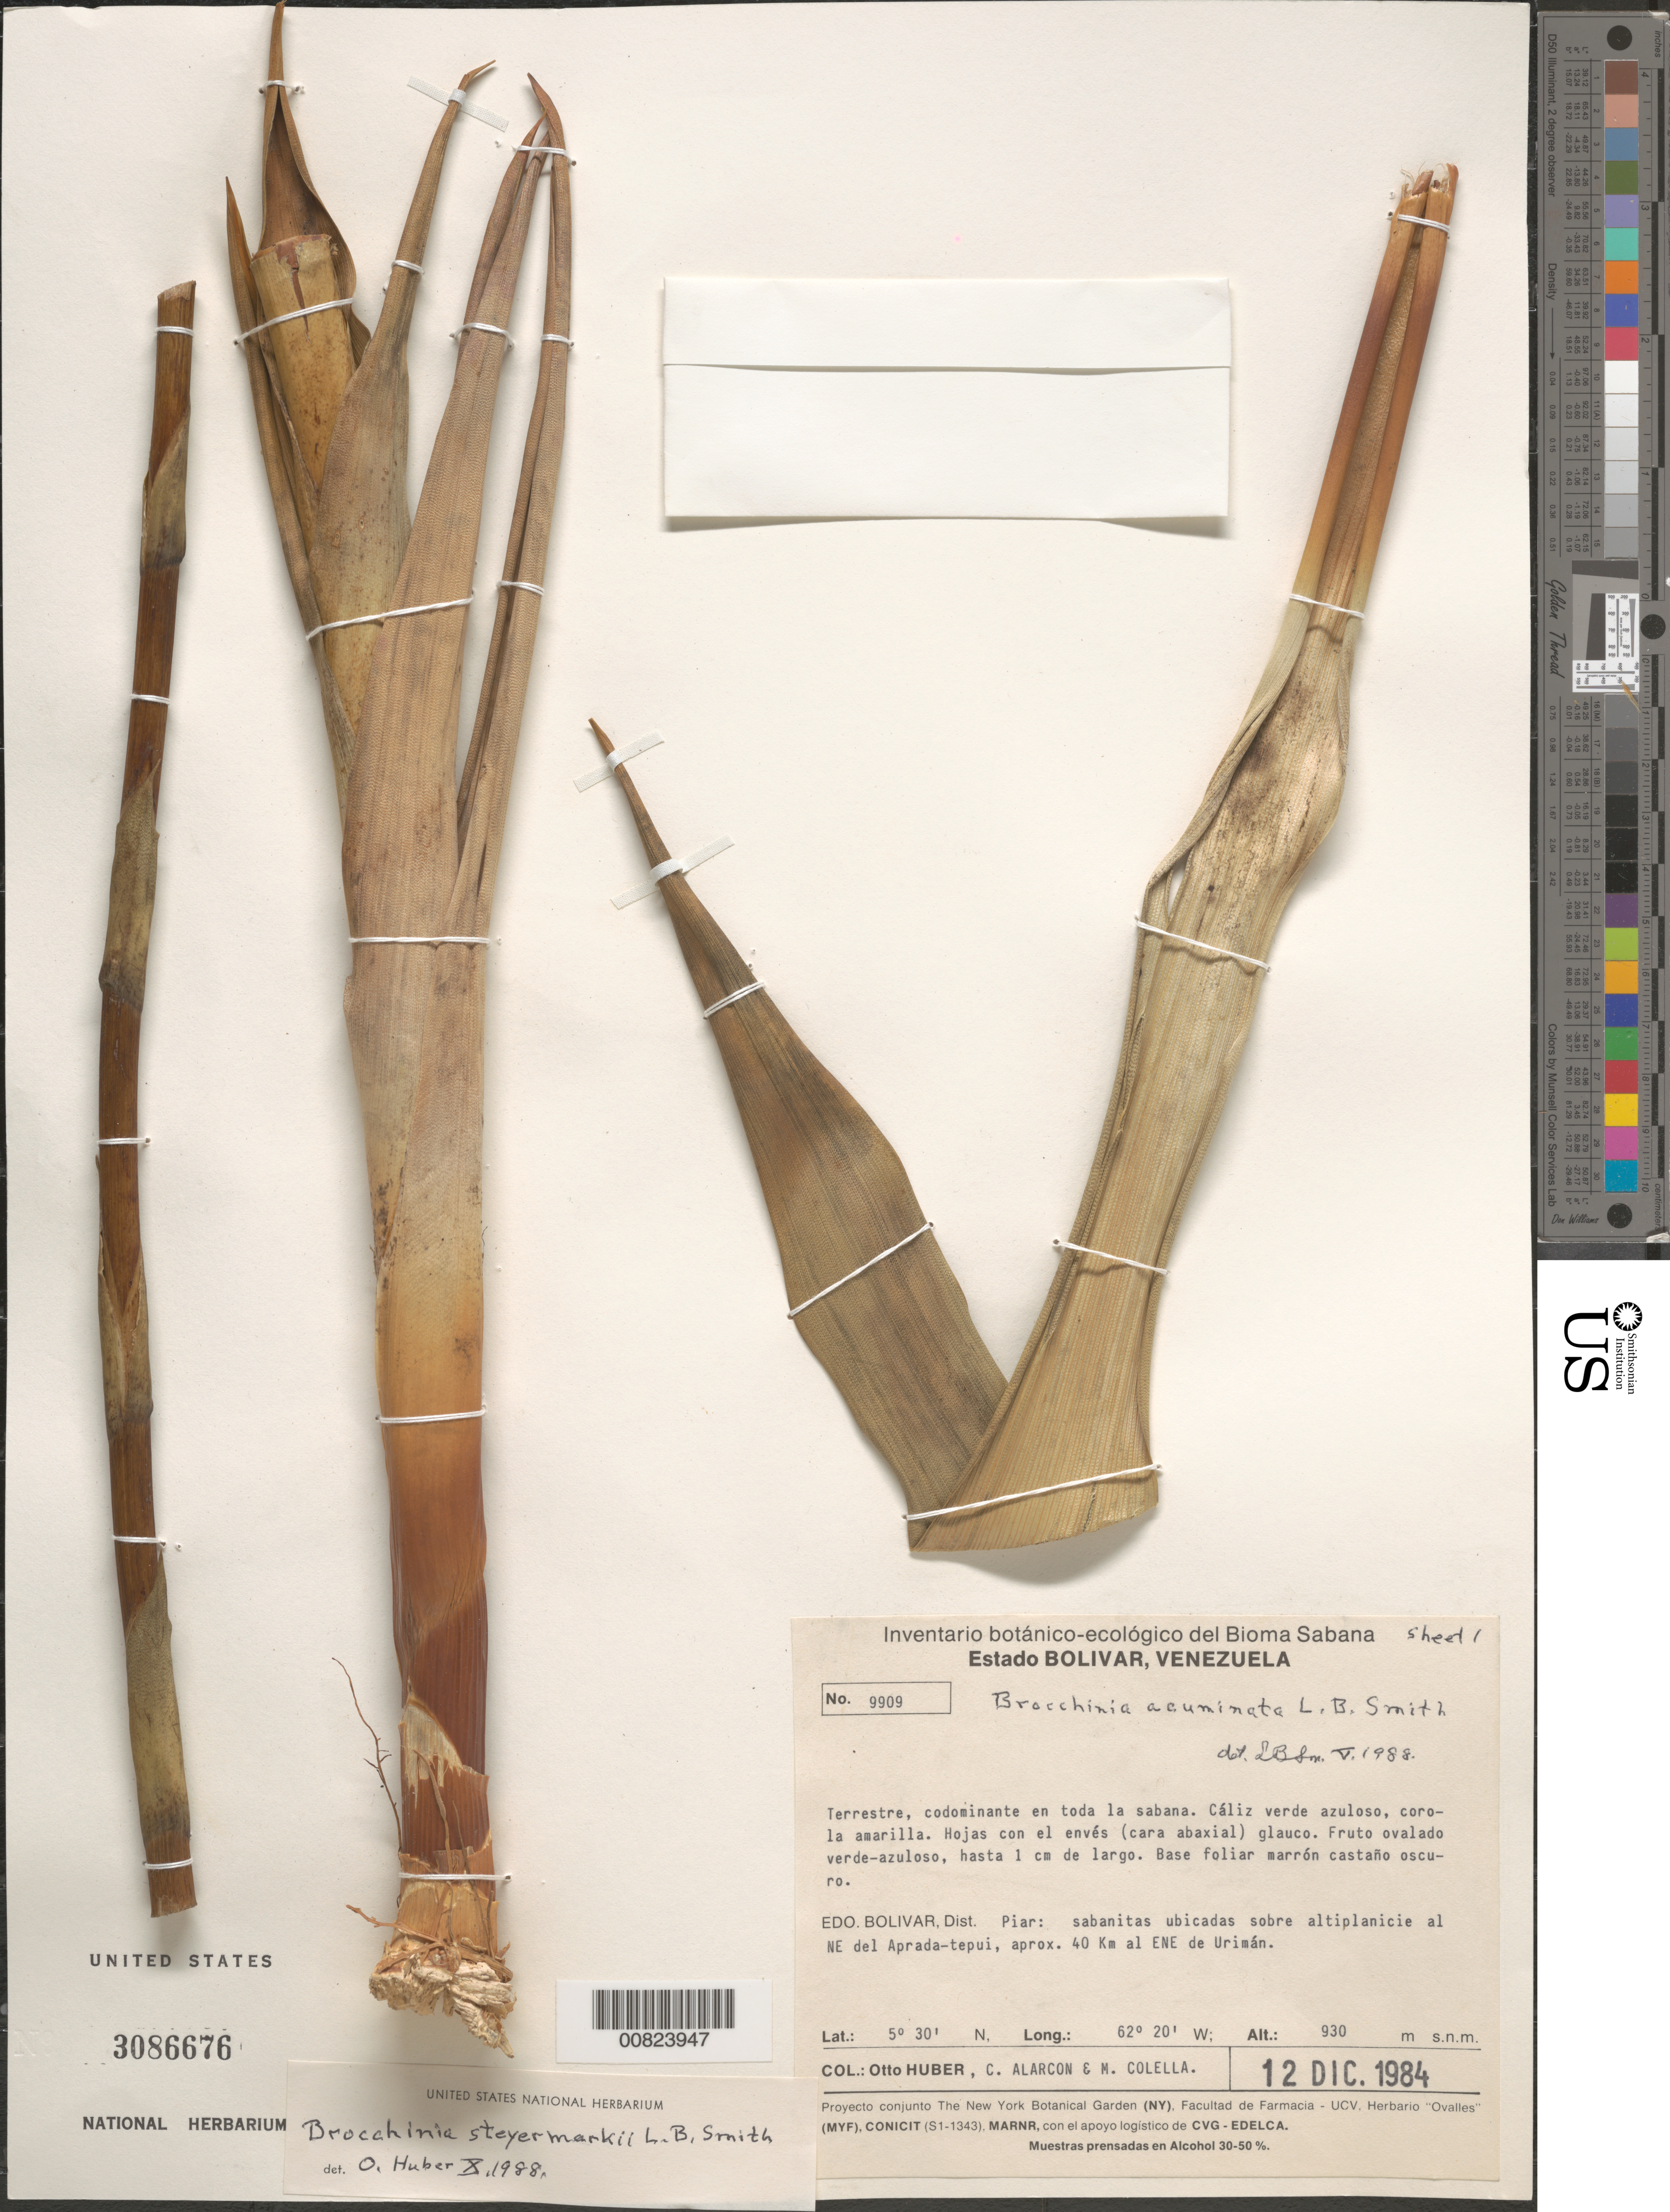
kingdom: Plantae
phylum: Tracheophyta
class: Liliopsida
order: Poales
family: Bromeliaceae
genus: Brocchinia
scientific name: Brocchinia steyermarkii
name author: L.B. Sm.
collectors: O. Huber, C. Alarcon & M. Colella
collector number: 9909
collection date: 1984-12-12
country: Venezuela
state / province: Bolivar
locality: Dist. Piar: sabanitas ubicadas sobre altiplanicie al NE del Aprada-tepui, aprox. 40 Km al ENE de Urimán.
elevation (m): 930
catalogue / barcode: US 3086676